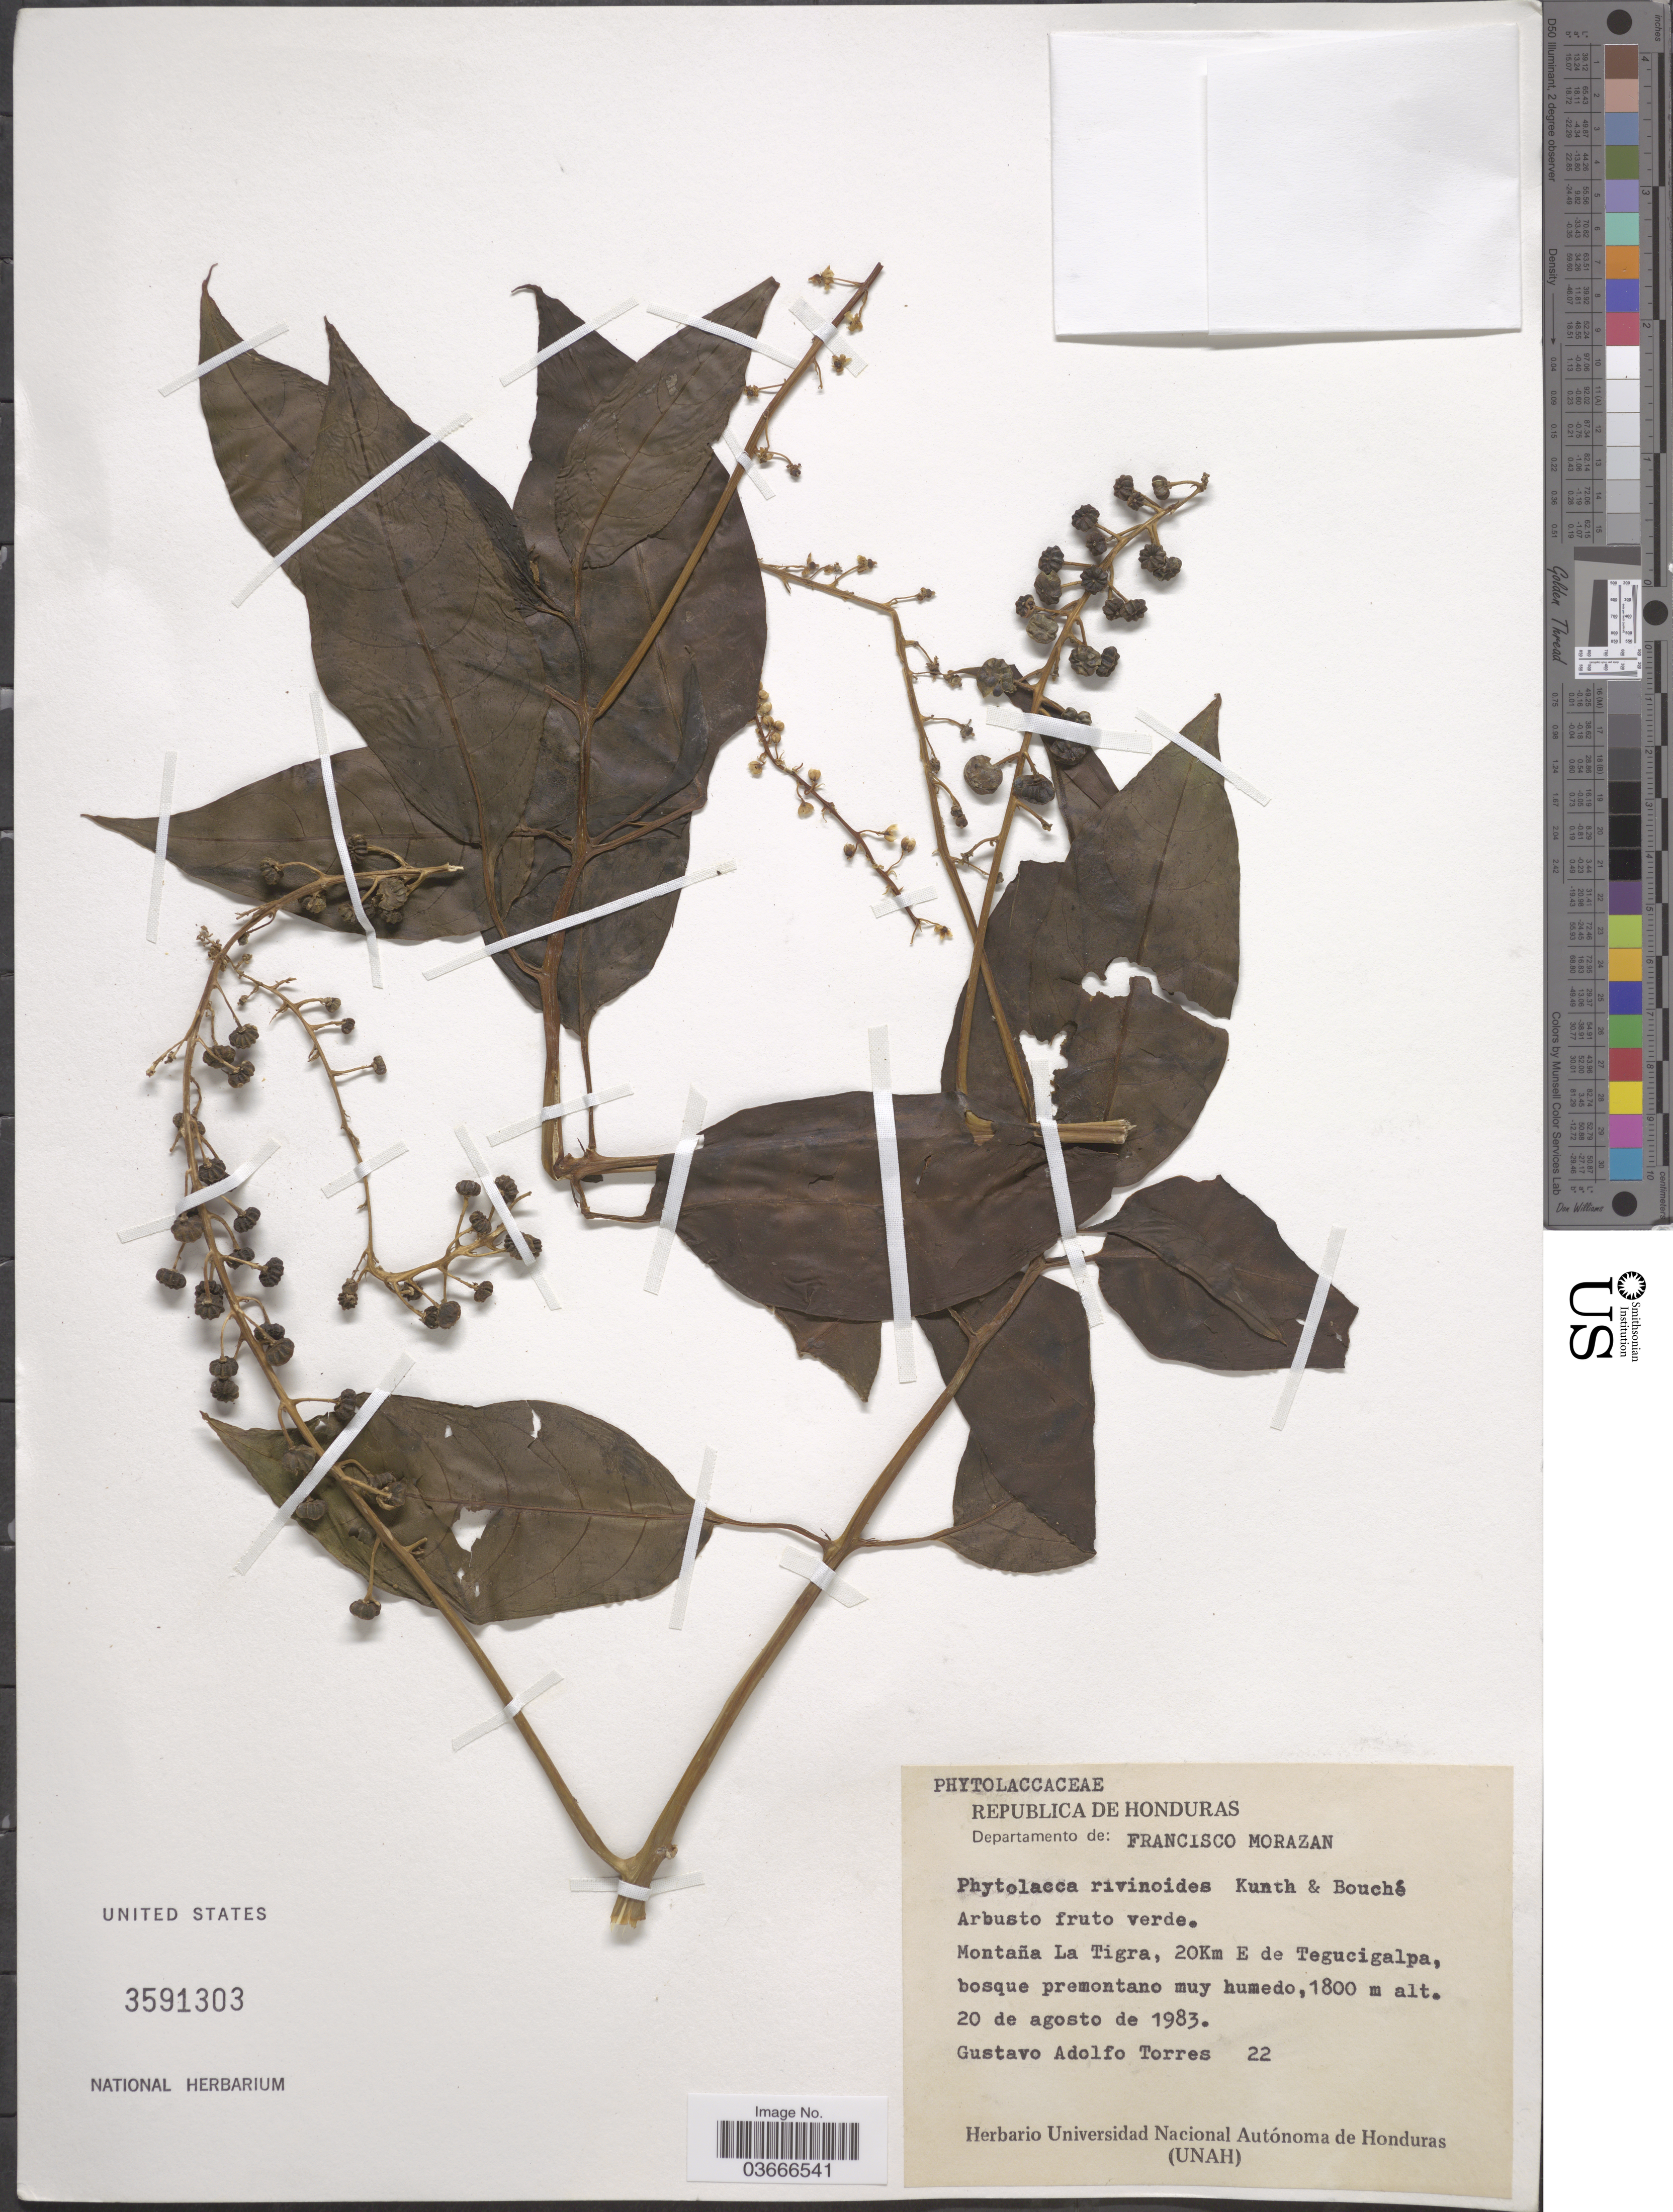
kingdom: Plantae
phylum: Tracheophyta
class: Magnoliopsida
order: Caryophyllales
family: Phytolaccaceae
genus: Phytolacca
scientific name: Phytolacca rivinoides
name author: Kunth & C.D. Bouché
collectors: G. Torres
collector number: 22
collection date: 1983-08-20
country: Honduras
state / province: Fco. Morazán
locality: Departamento de: Francisco Morazan. Montaña La Tigra, 20Km E de Tegucigalpa.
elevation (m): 1800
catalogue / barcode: US 3591303